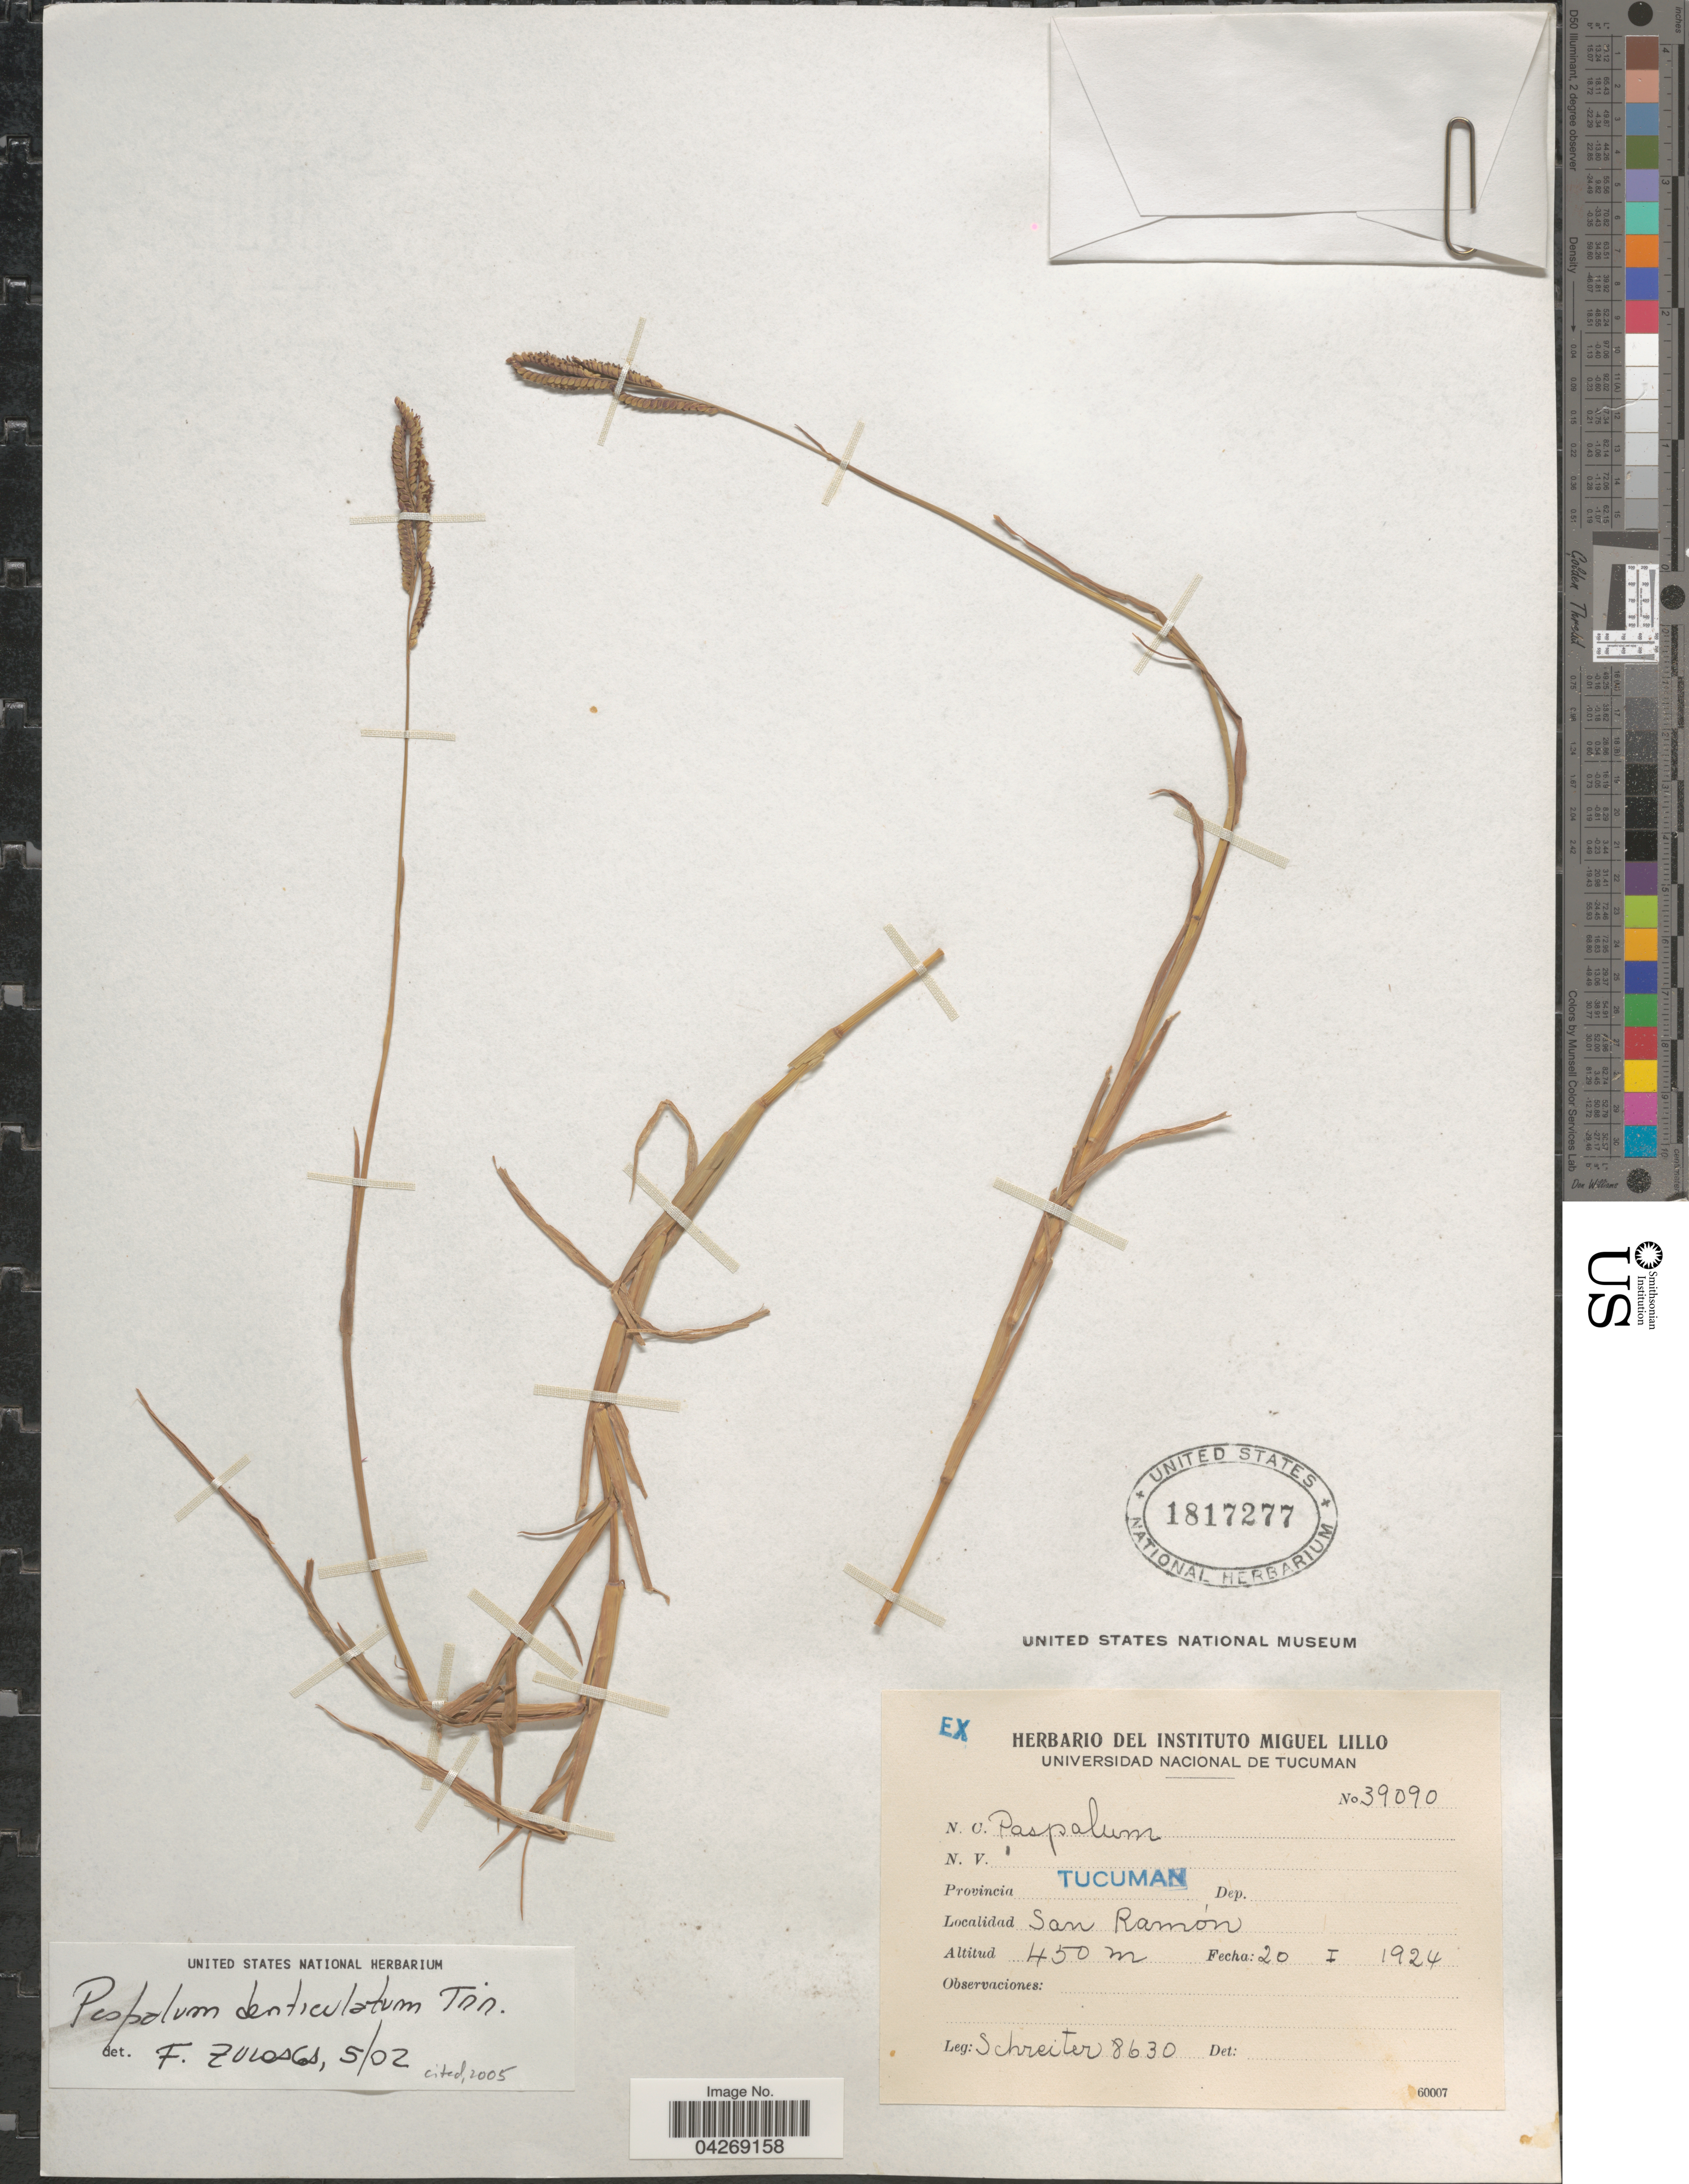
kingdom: Plantae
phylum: Tracheophyta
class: Liliopsida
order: Poales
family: Poaceae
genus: Paspalum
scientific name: Paspalum denticulatum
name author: Trin.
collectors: -. Schreiter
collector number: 8630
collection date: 1924-01-20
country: Argentina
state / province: Tucuman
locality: San Ramón.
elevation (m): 450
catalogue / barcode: US 1817277